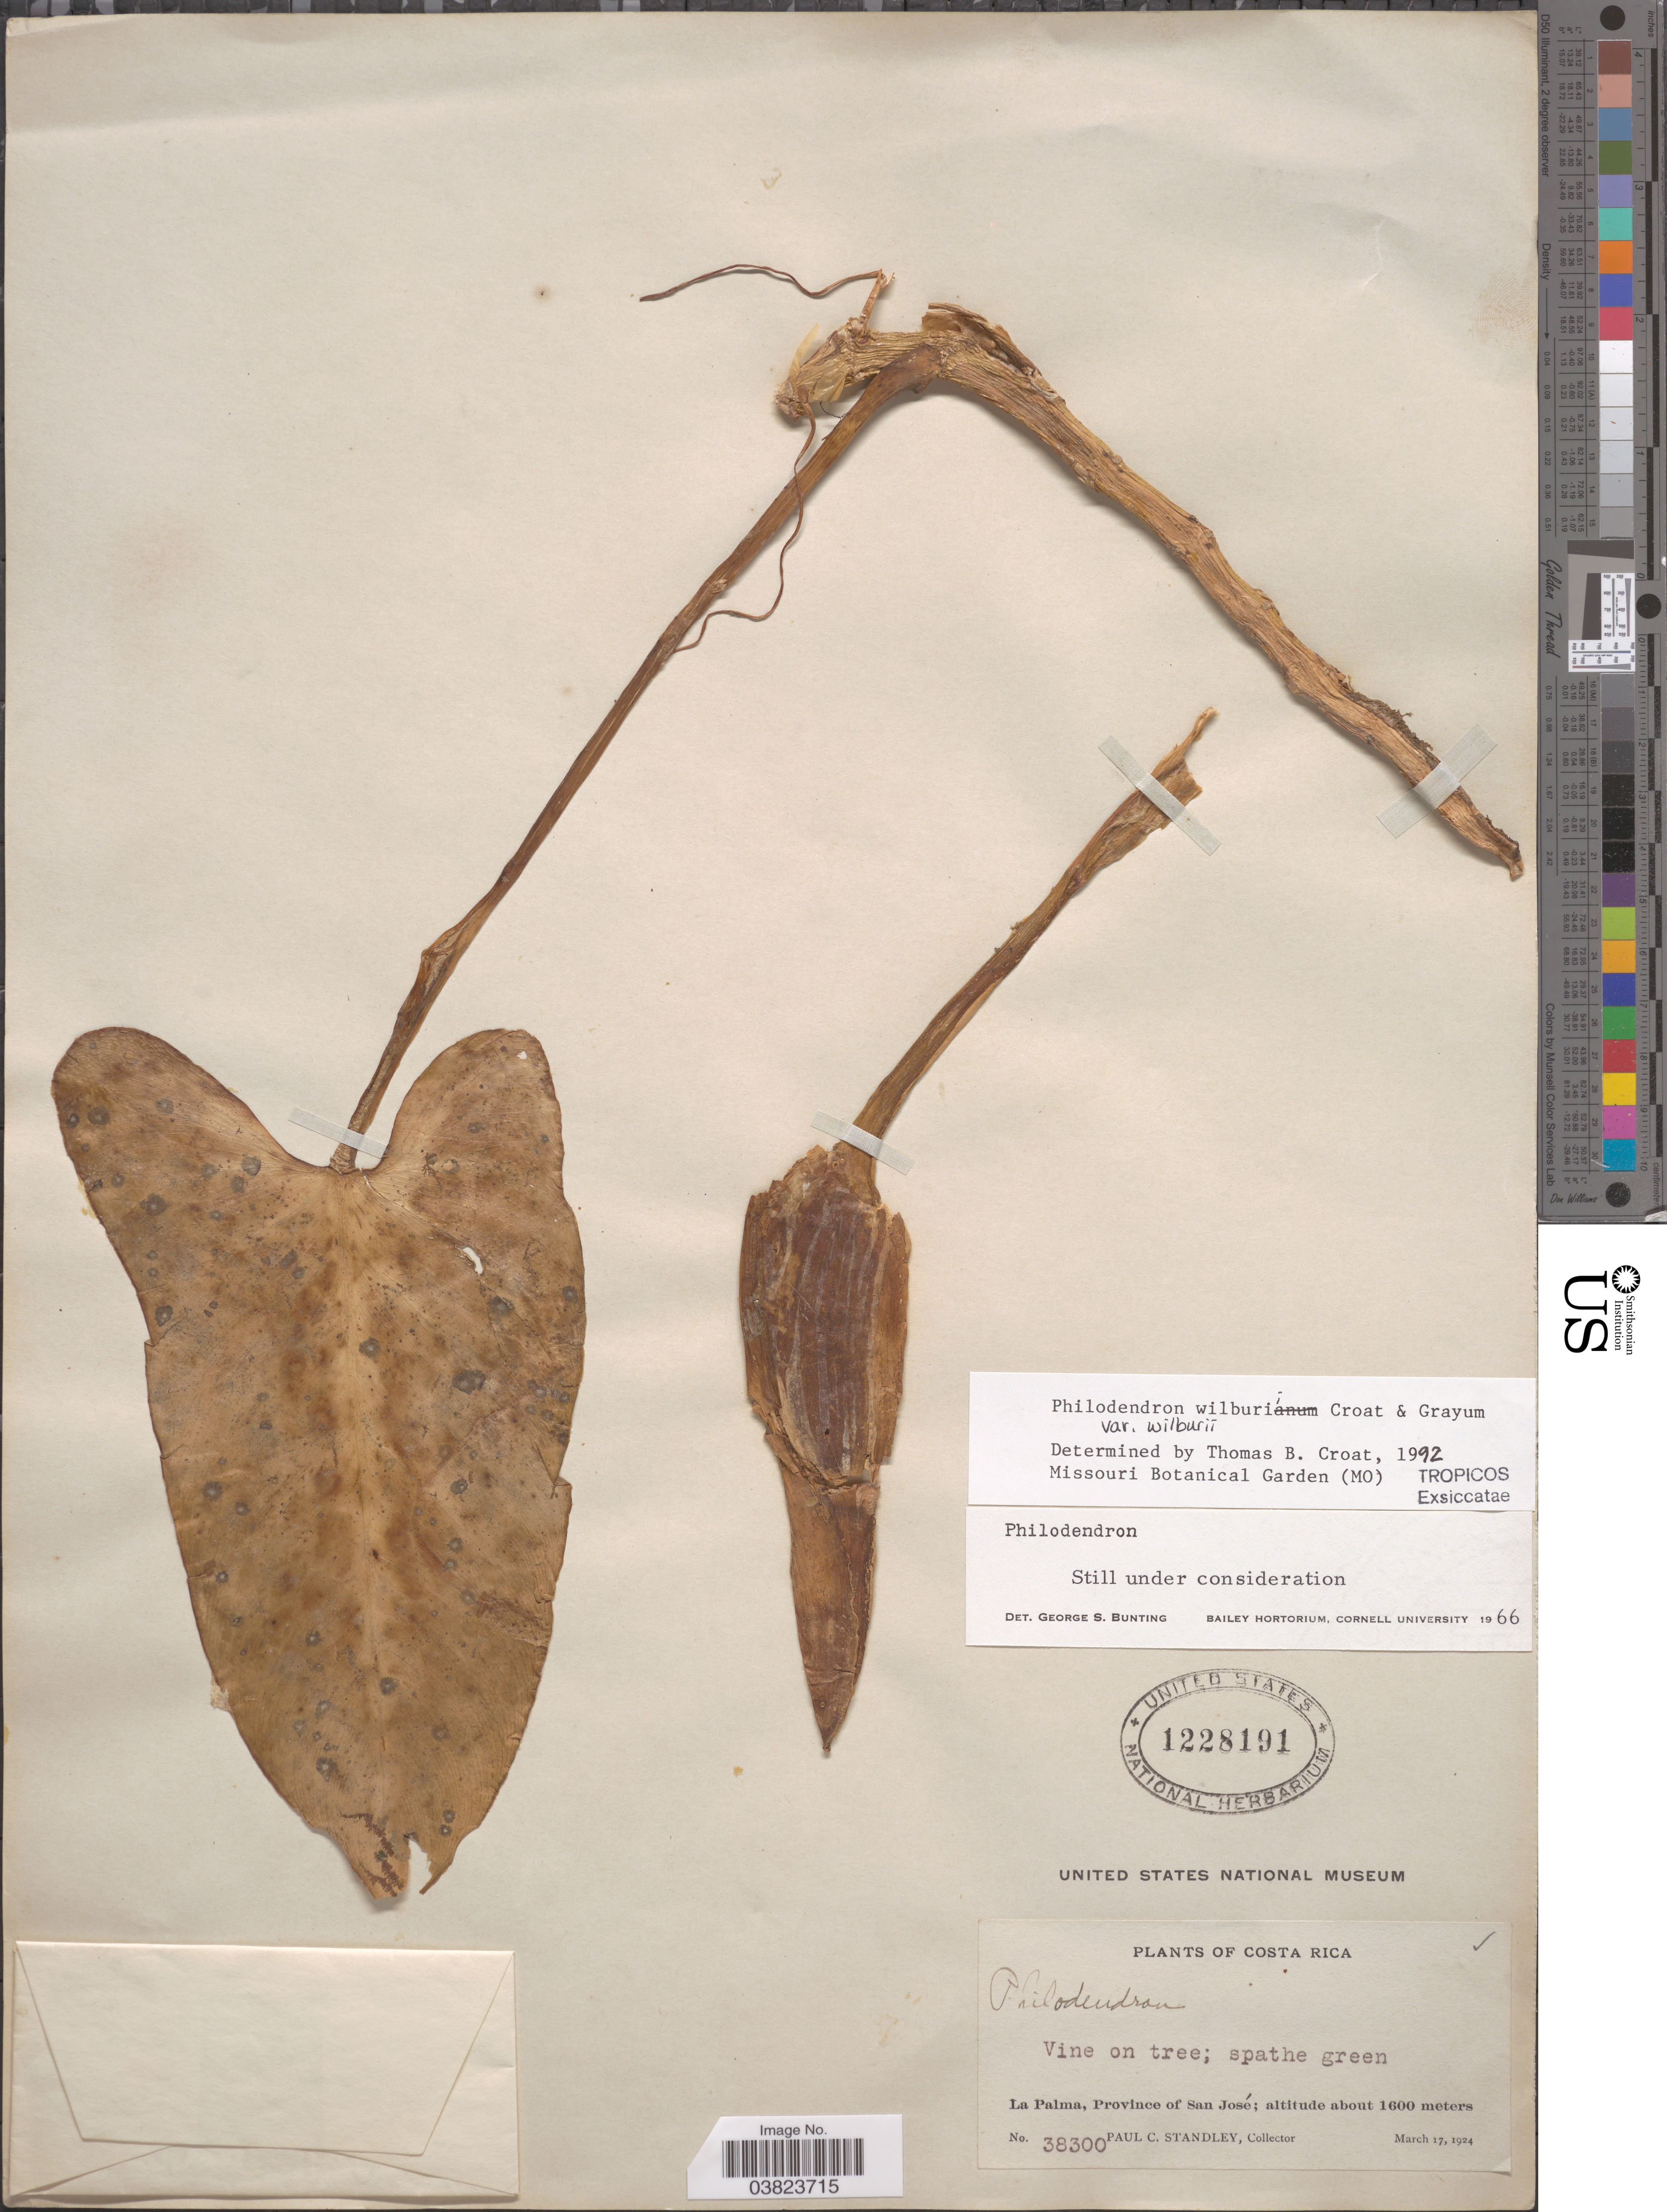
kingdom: Plantae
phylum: Tracheophyta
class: Liliopsida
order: Alismatales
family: Araceae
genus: Philodendron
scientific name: Philodendron wilburii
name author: Croat & Grayum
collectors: P. C. Standley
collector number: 38300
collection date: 1924-03-17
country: Costa Rica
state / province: San José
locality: La Palma.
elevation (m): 1600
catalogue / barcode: US 1228191